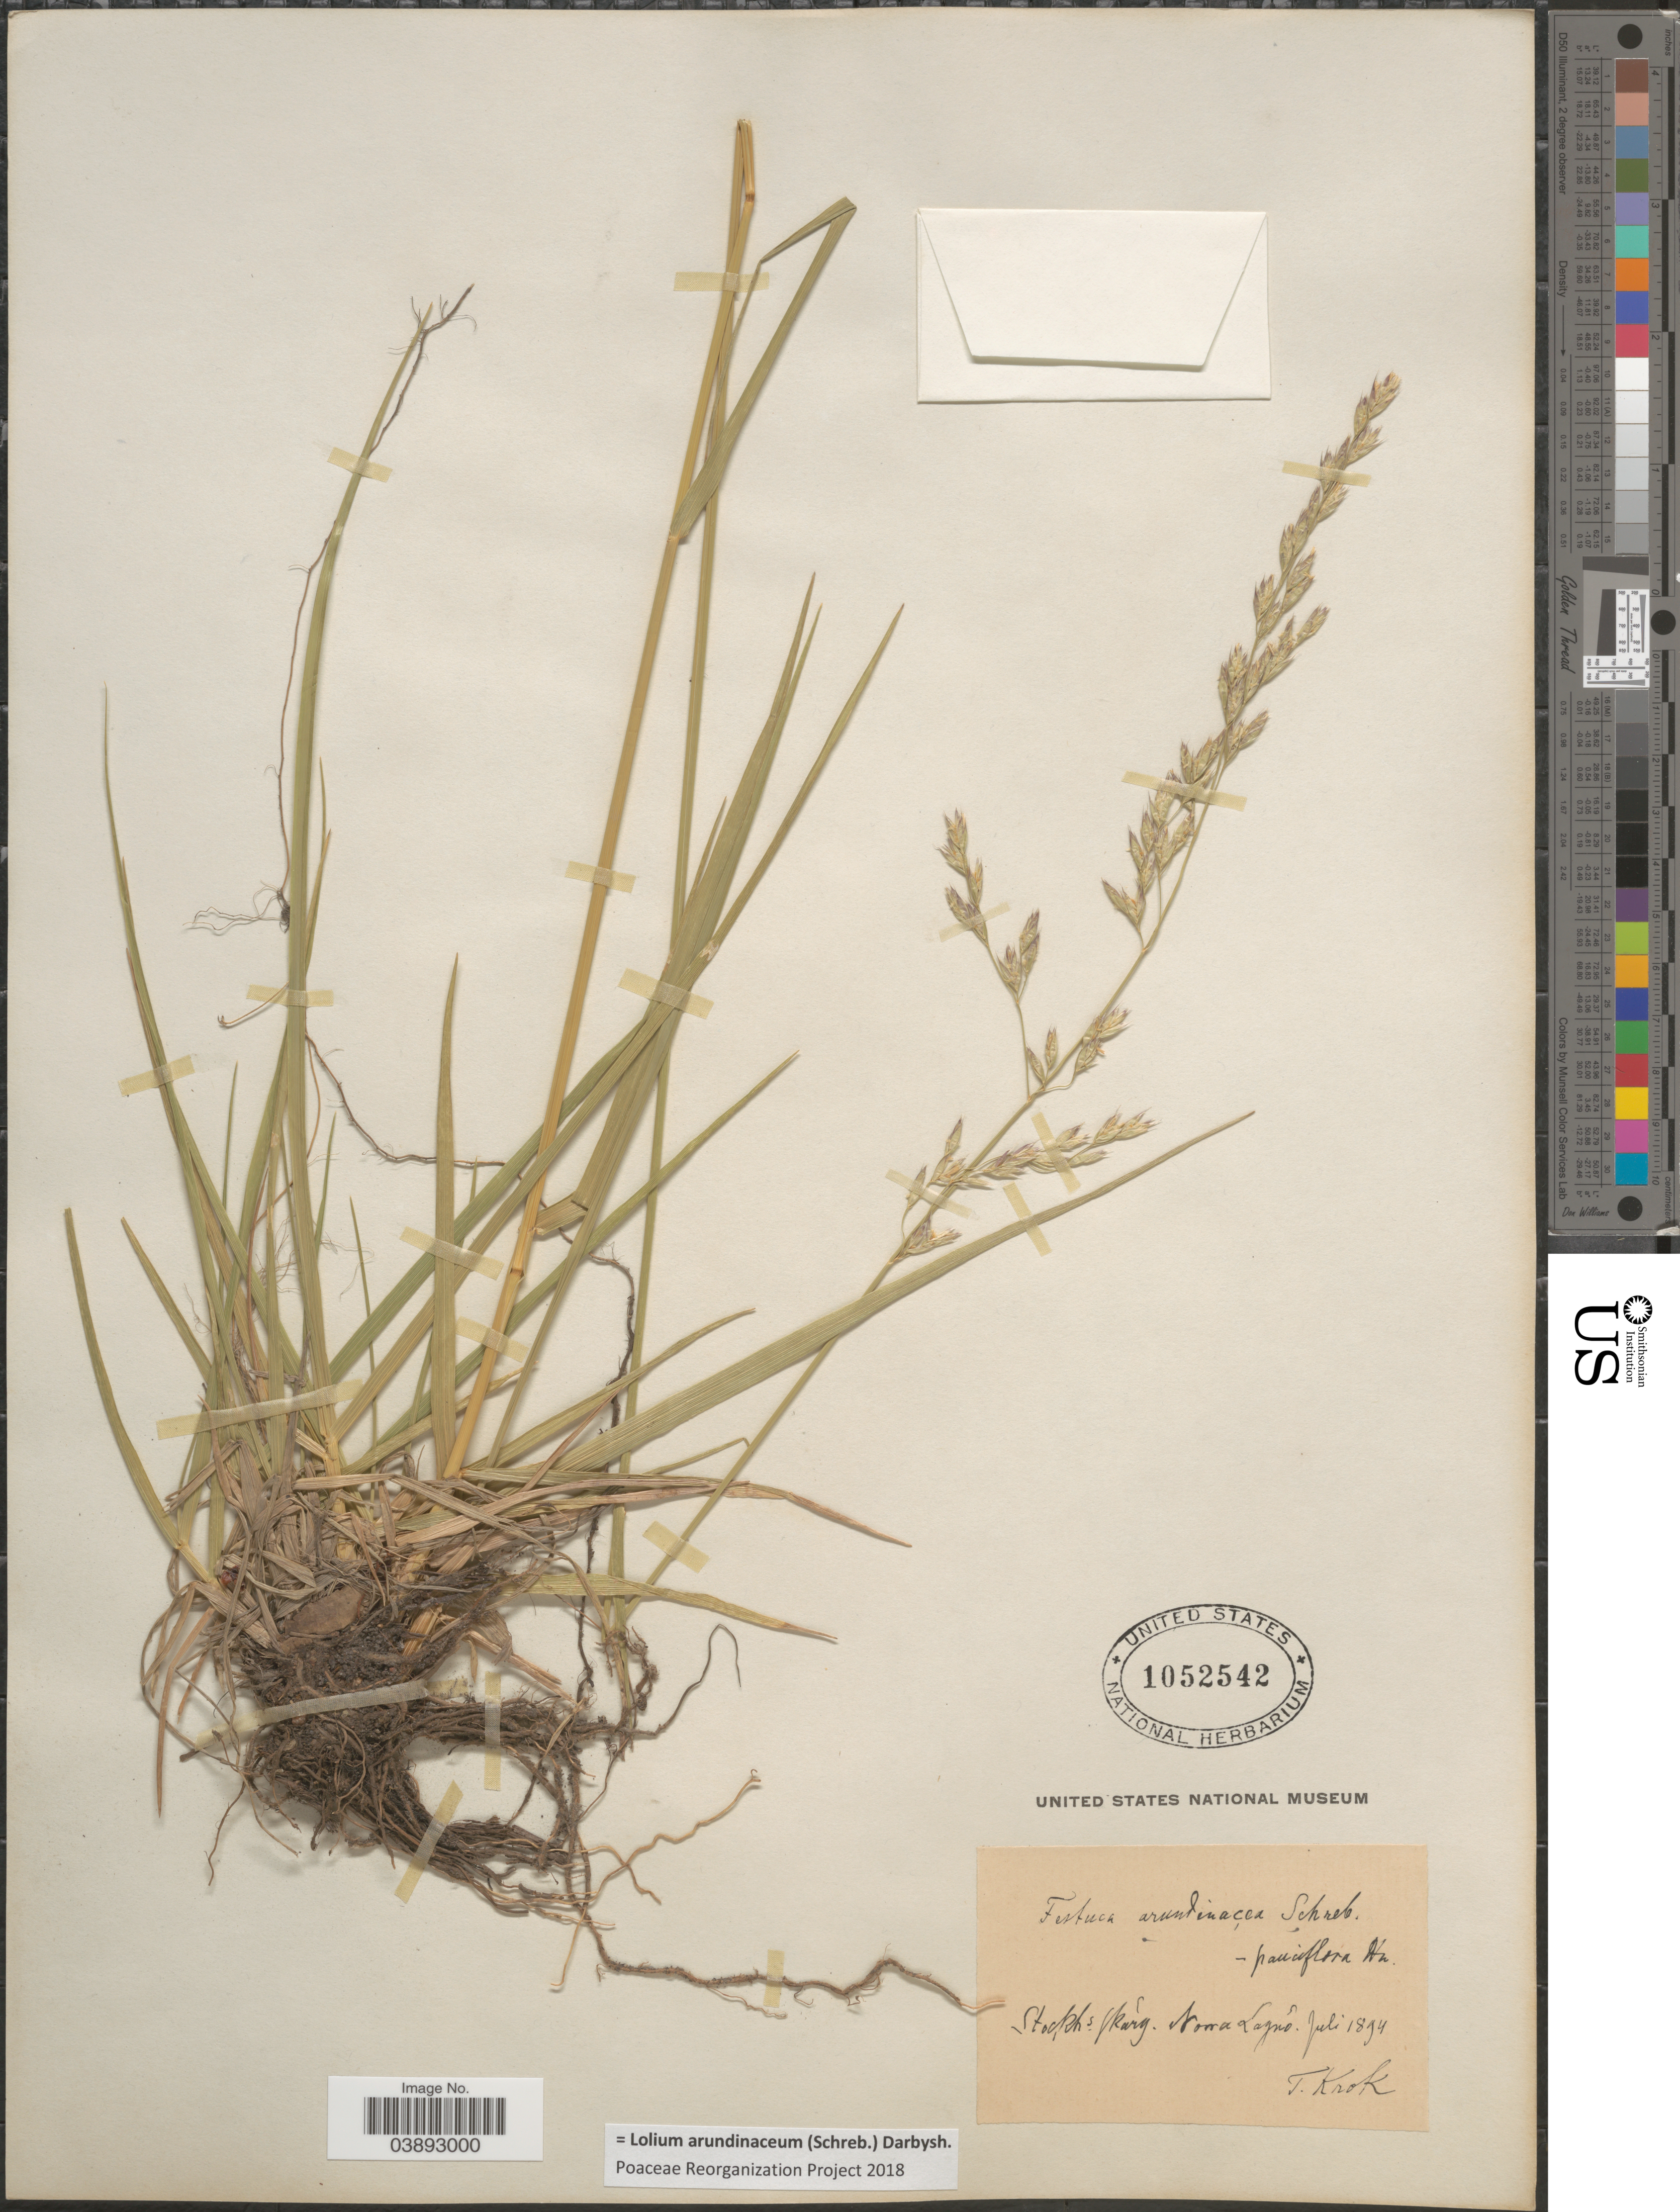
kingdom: Plantae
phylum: Tracheophyta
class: Liliopsida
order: Poales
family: Poaceae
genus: Lolium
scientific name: Lolium arundinaceum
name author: (Schreb.) Darbysh.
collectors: T. Krok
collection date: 1894-07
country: Sweden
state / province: Stockholm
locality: Stockhs Skarg, Norra Lagno.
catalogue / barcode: US 1052542